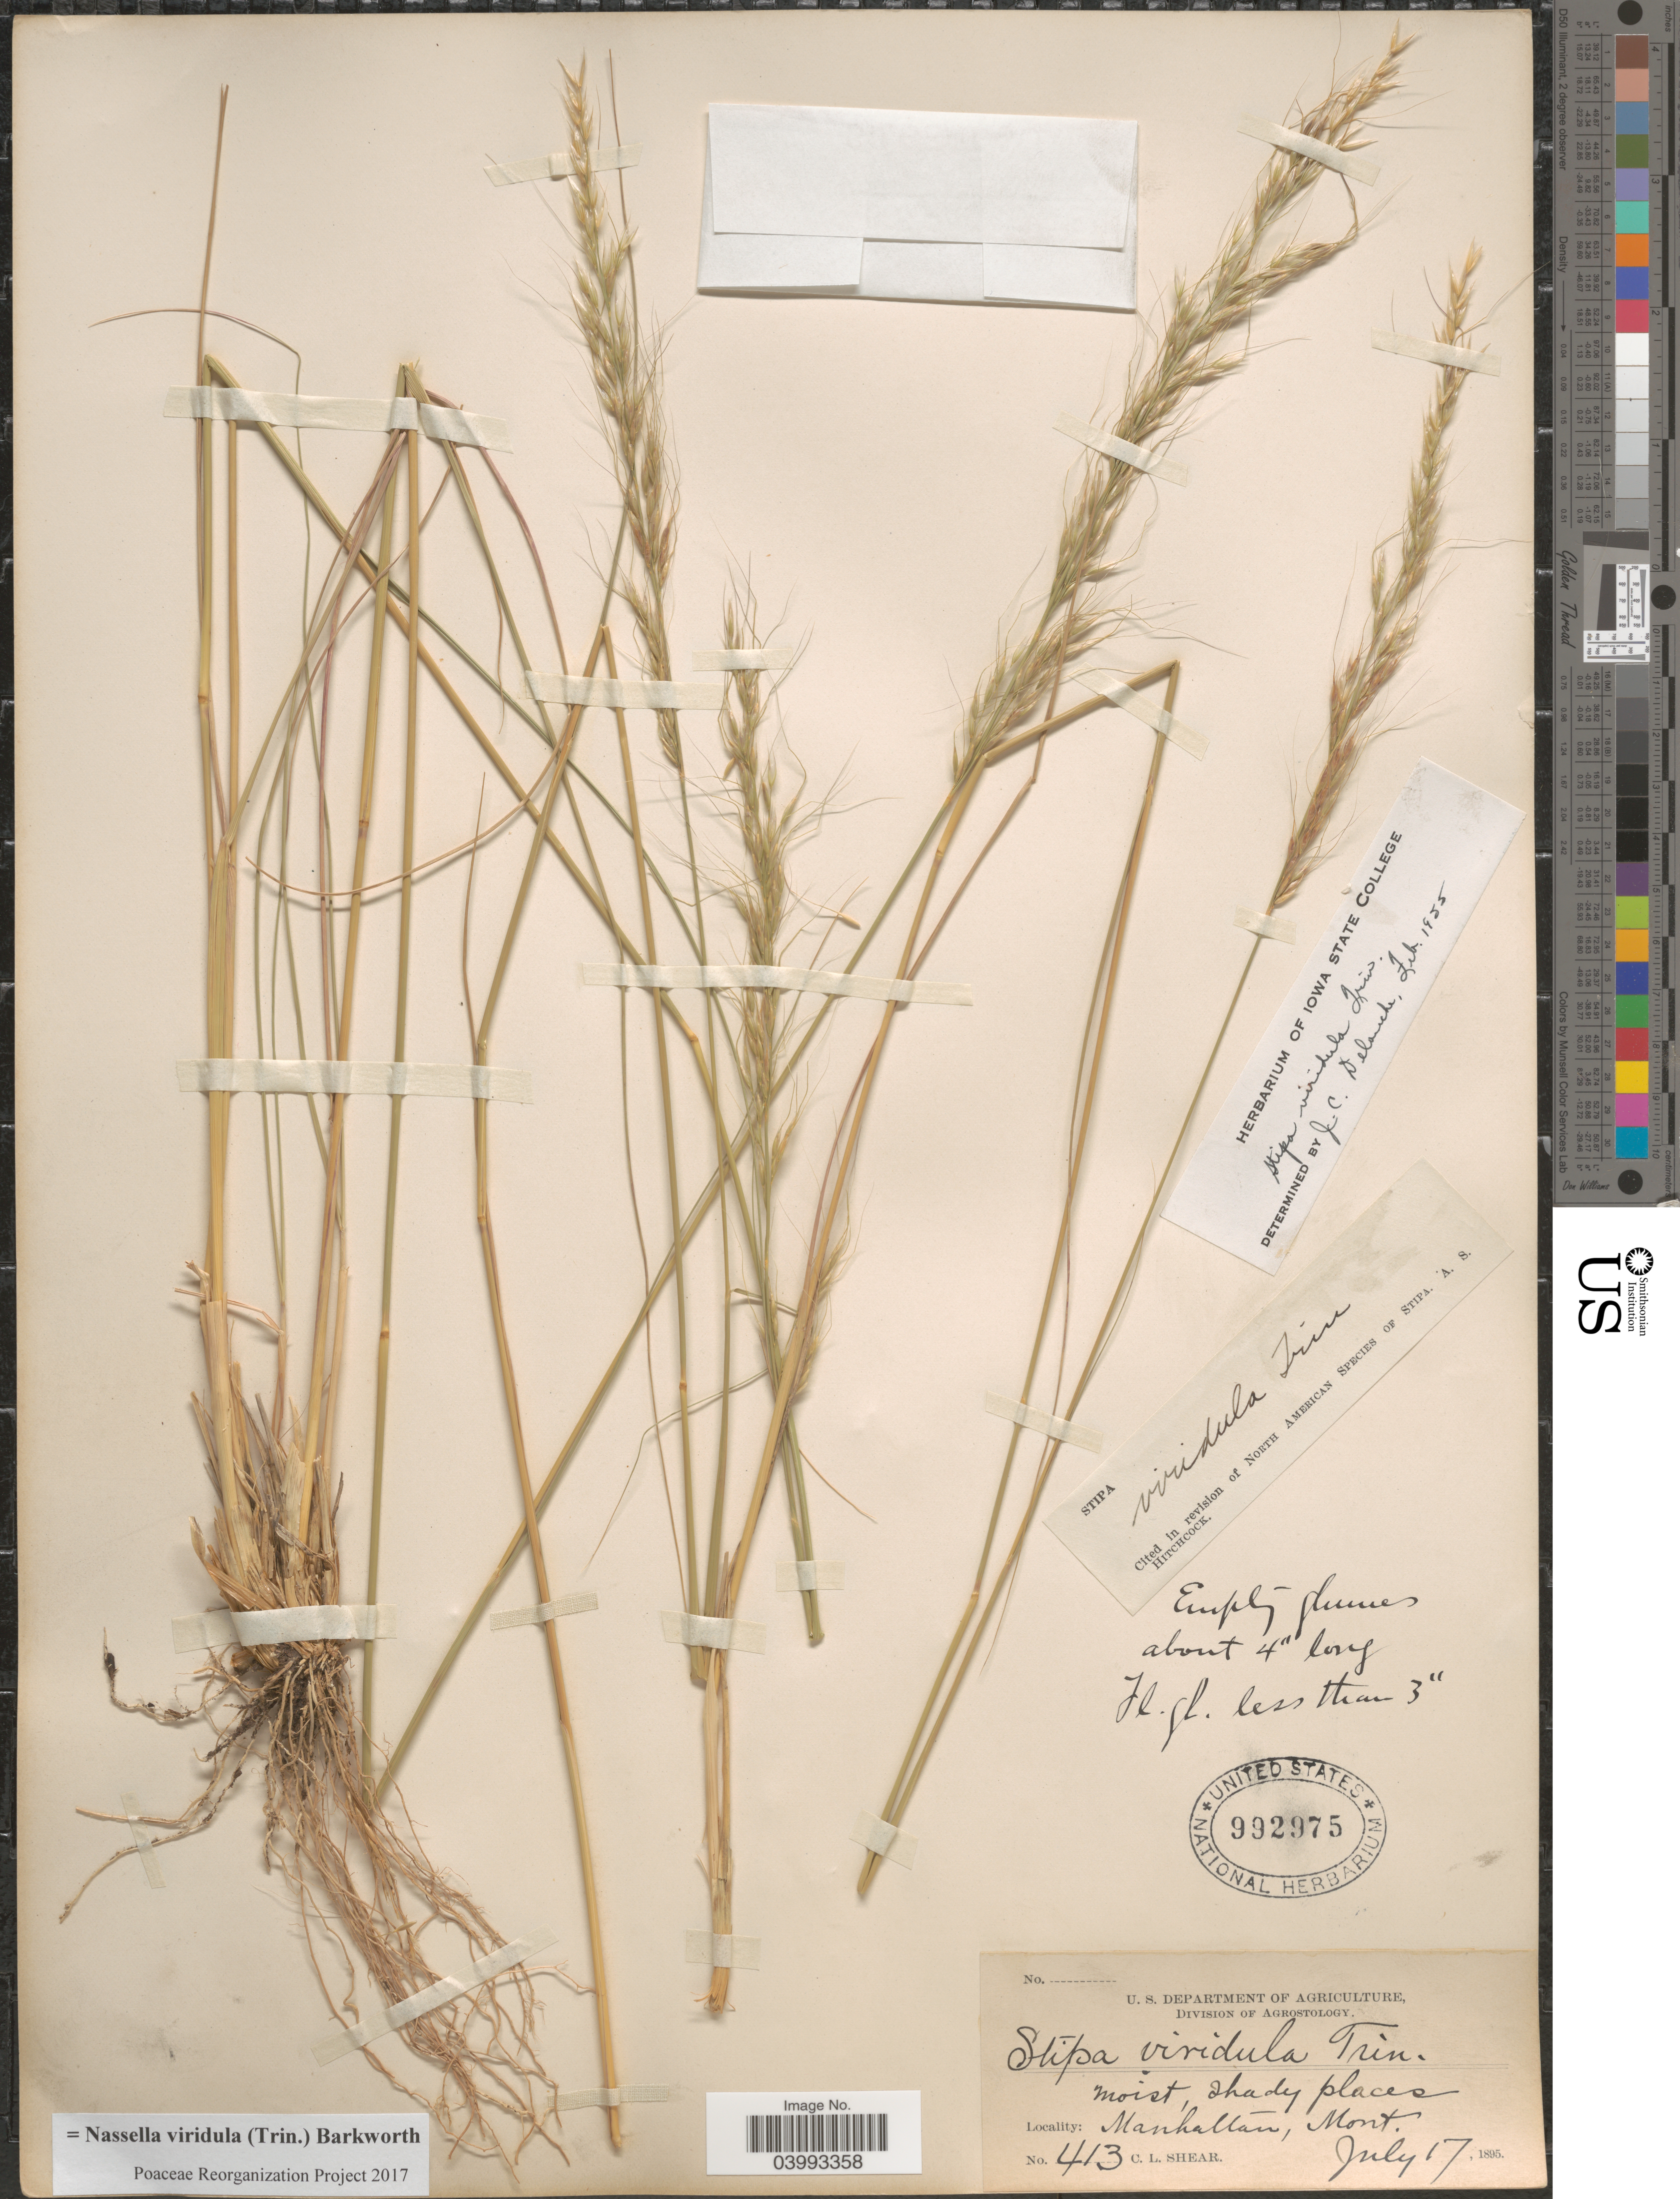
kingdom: Plantae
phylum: Tracheophyta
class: Liliopsida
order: Poales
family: Poaceae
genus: Nassella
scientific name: Nassella viridula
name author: (Trin.) Barkworth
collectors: C. L. Shear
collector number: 413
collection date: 1895-07-17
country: United States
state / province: Montana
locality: Manhattan.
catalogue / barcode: US 992975